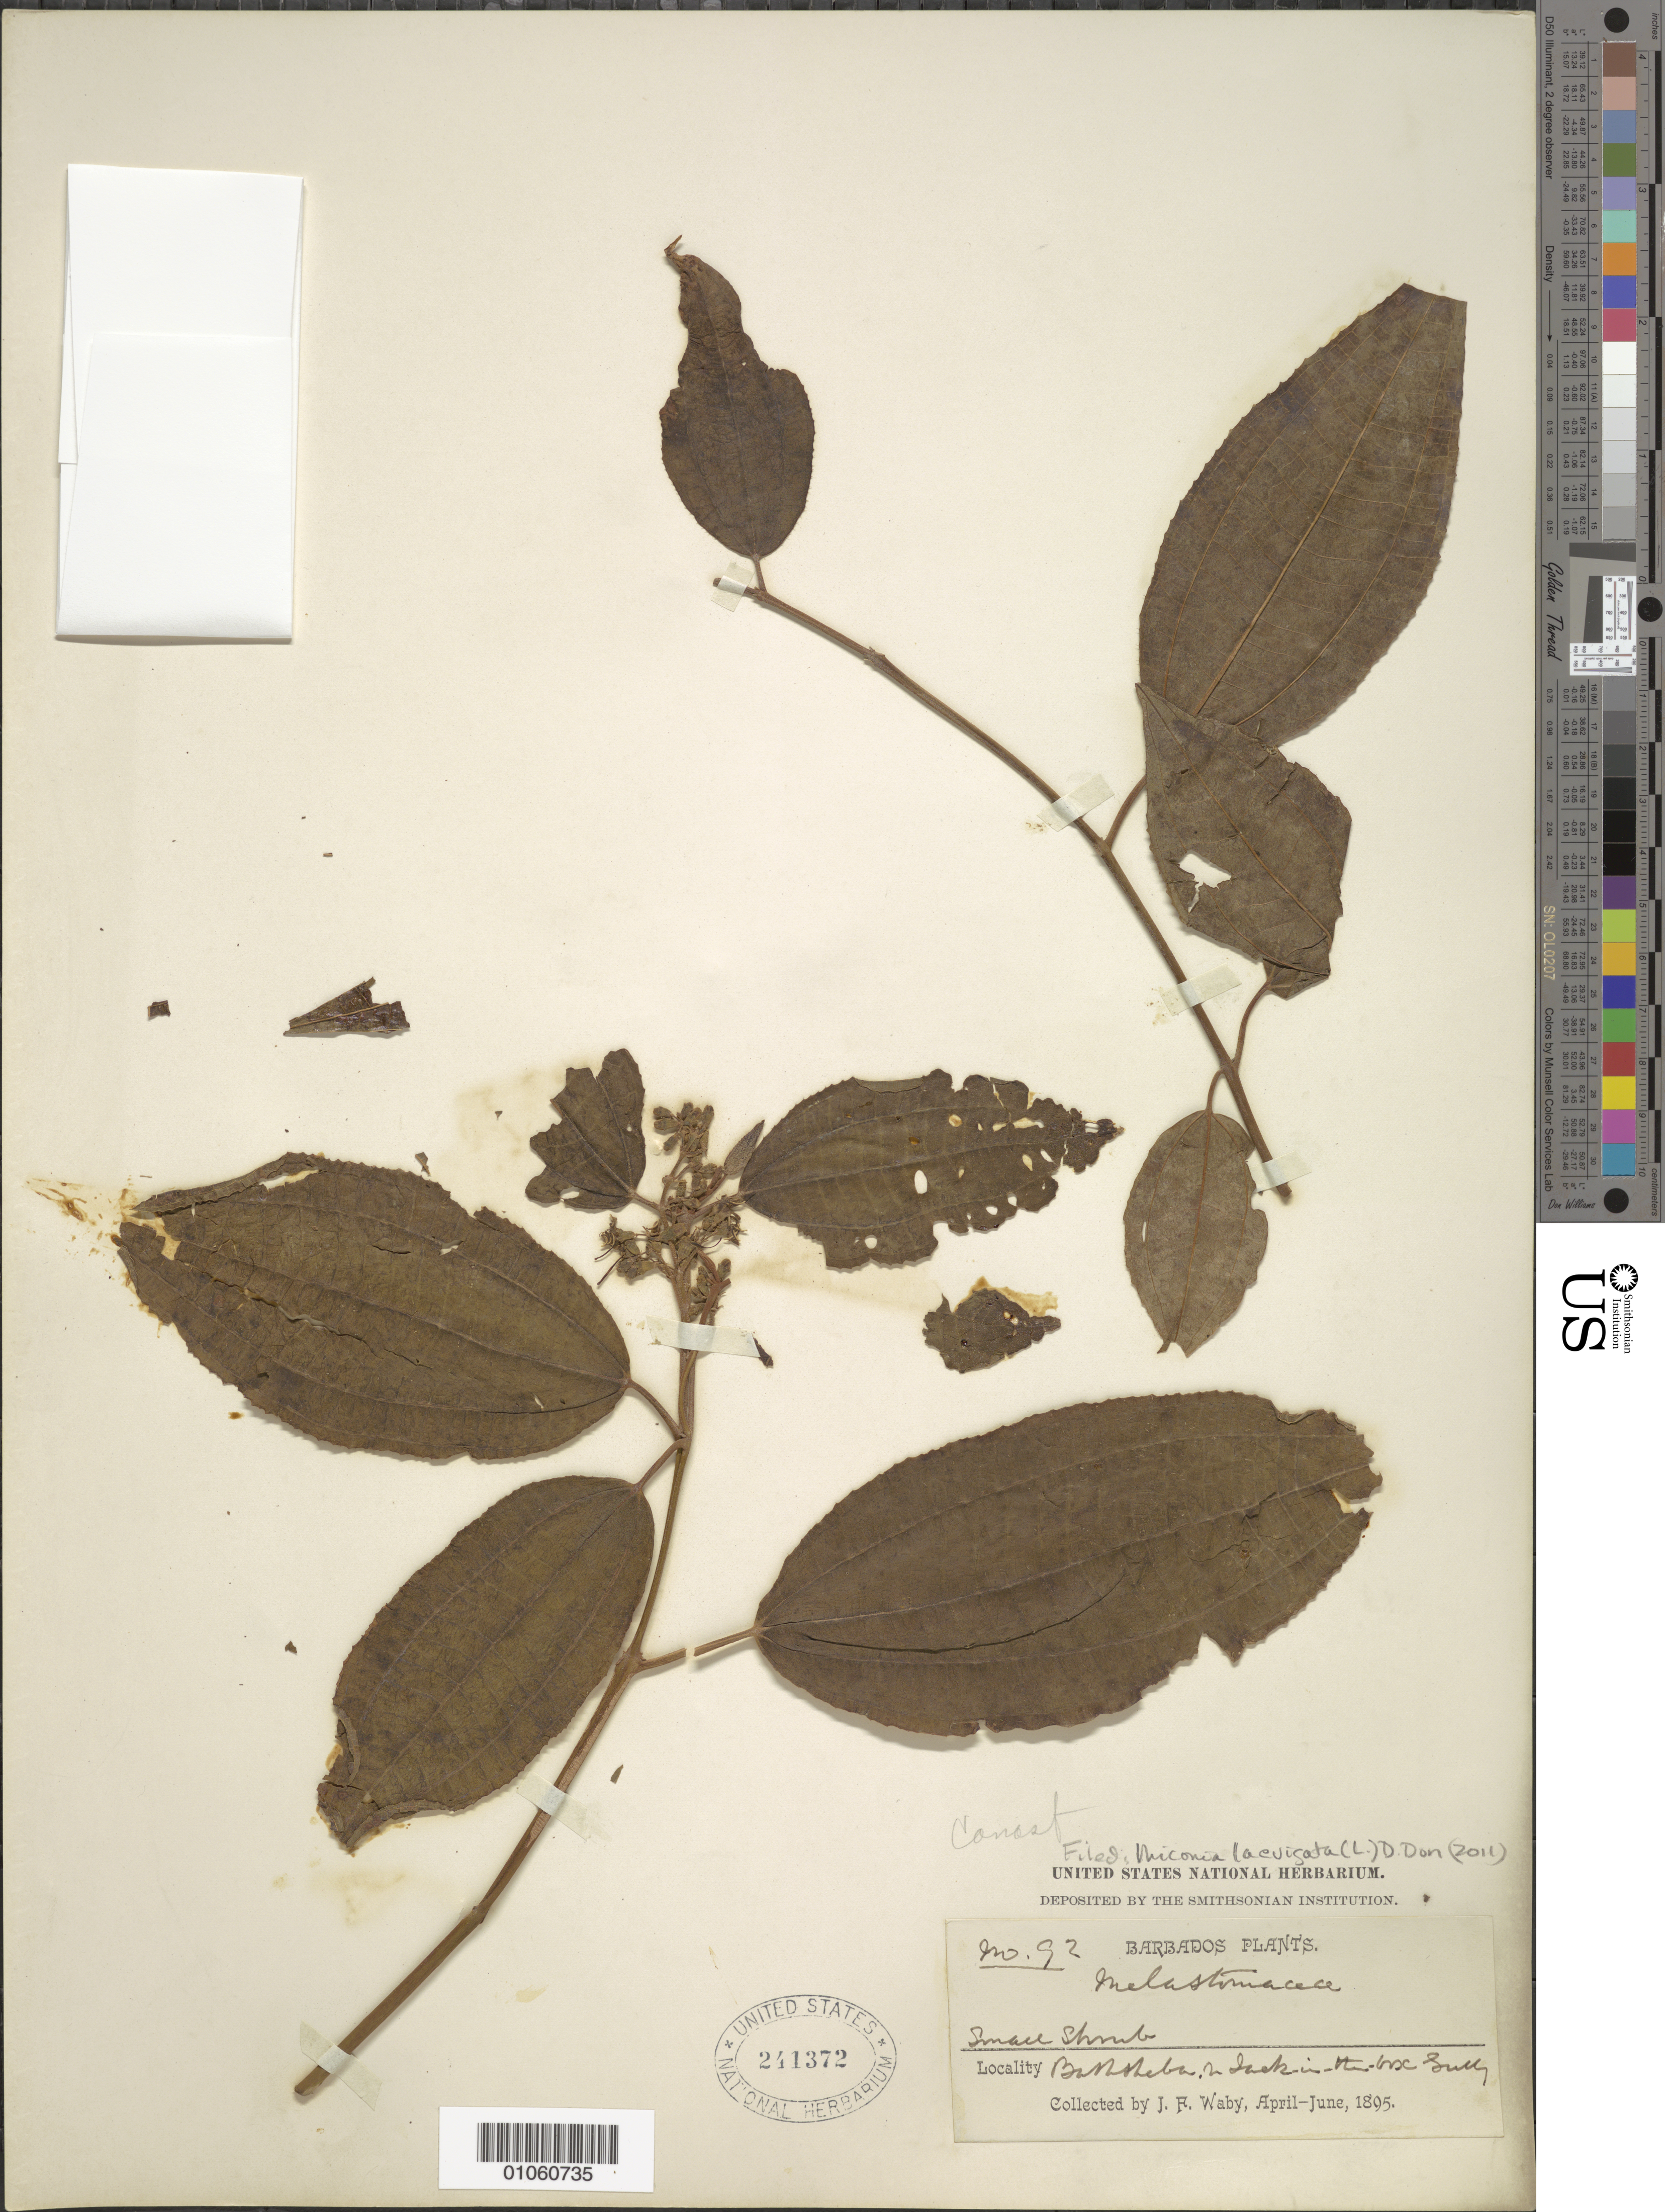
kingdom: Plantae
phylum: Tracheophyta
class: Magnoliopsida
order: Myrtales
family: Melastomataceae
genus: Miconia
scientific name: Miconia laevigata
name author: (L.) D. Don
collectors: J. Waby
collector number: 92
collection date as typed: Apr 1805 to -- Jun 1805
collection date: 1805-04/1805-06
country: Barbados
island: Barbados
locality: Bathsheba, Jack-in-the-Box Gully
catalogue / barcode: US 241372